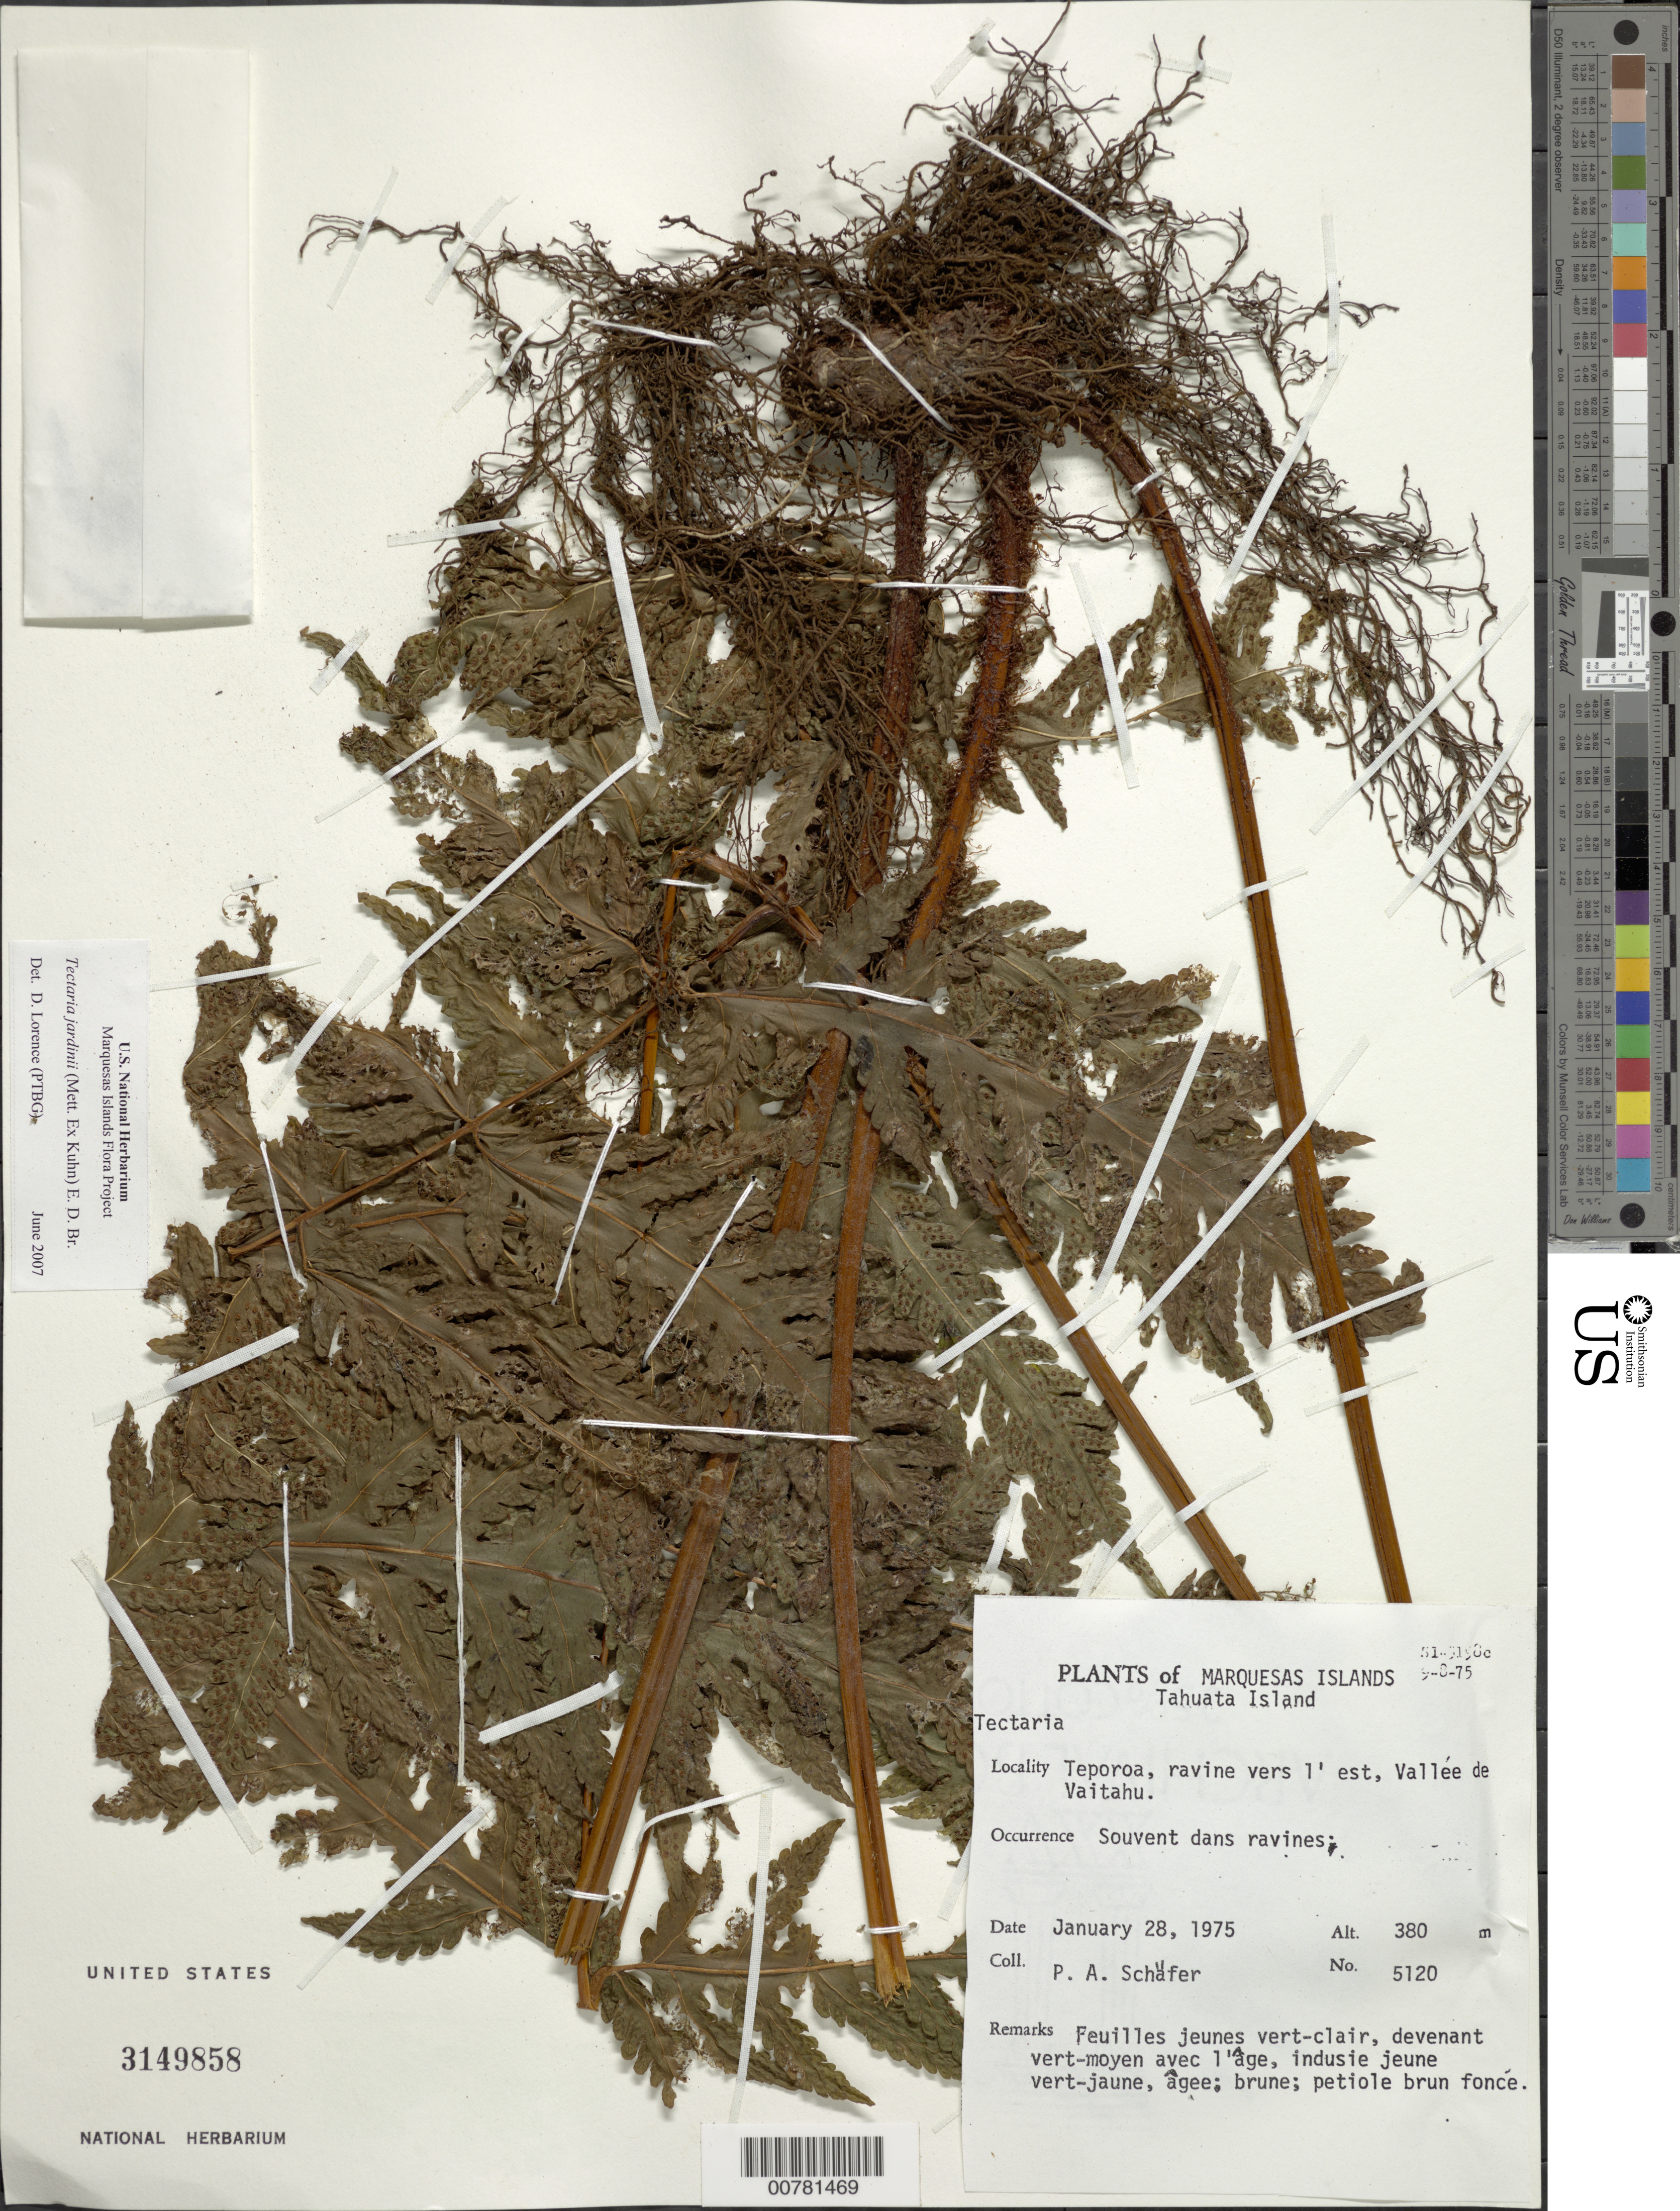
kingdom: Plantae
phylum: Tracheophyta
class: Polypodiopsida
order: Polypodiales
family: Tectariaceae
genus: Tectaria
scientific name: Tectaria jardinii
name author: (Mett. ex Kuhn) E.D. Br.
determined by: Lorence, David H., (PTBG), National Tropical Botanical Garden (UNITED STATES)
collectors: P. A. Schäfer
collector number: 5120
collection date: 1975-01-28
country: French Polynesia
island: Tahuata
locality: Teporoa, ravine vers ' est, Vallée de Vaitahu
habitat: Souvent dans ravines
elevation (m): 380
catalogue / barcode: US 3149858